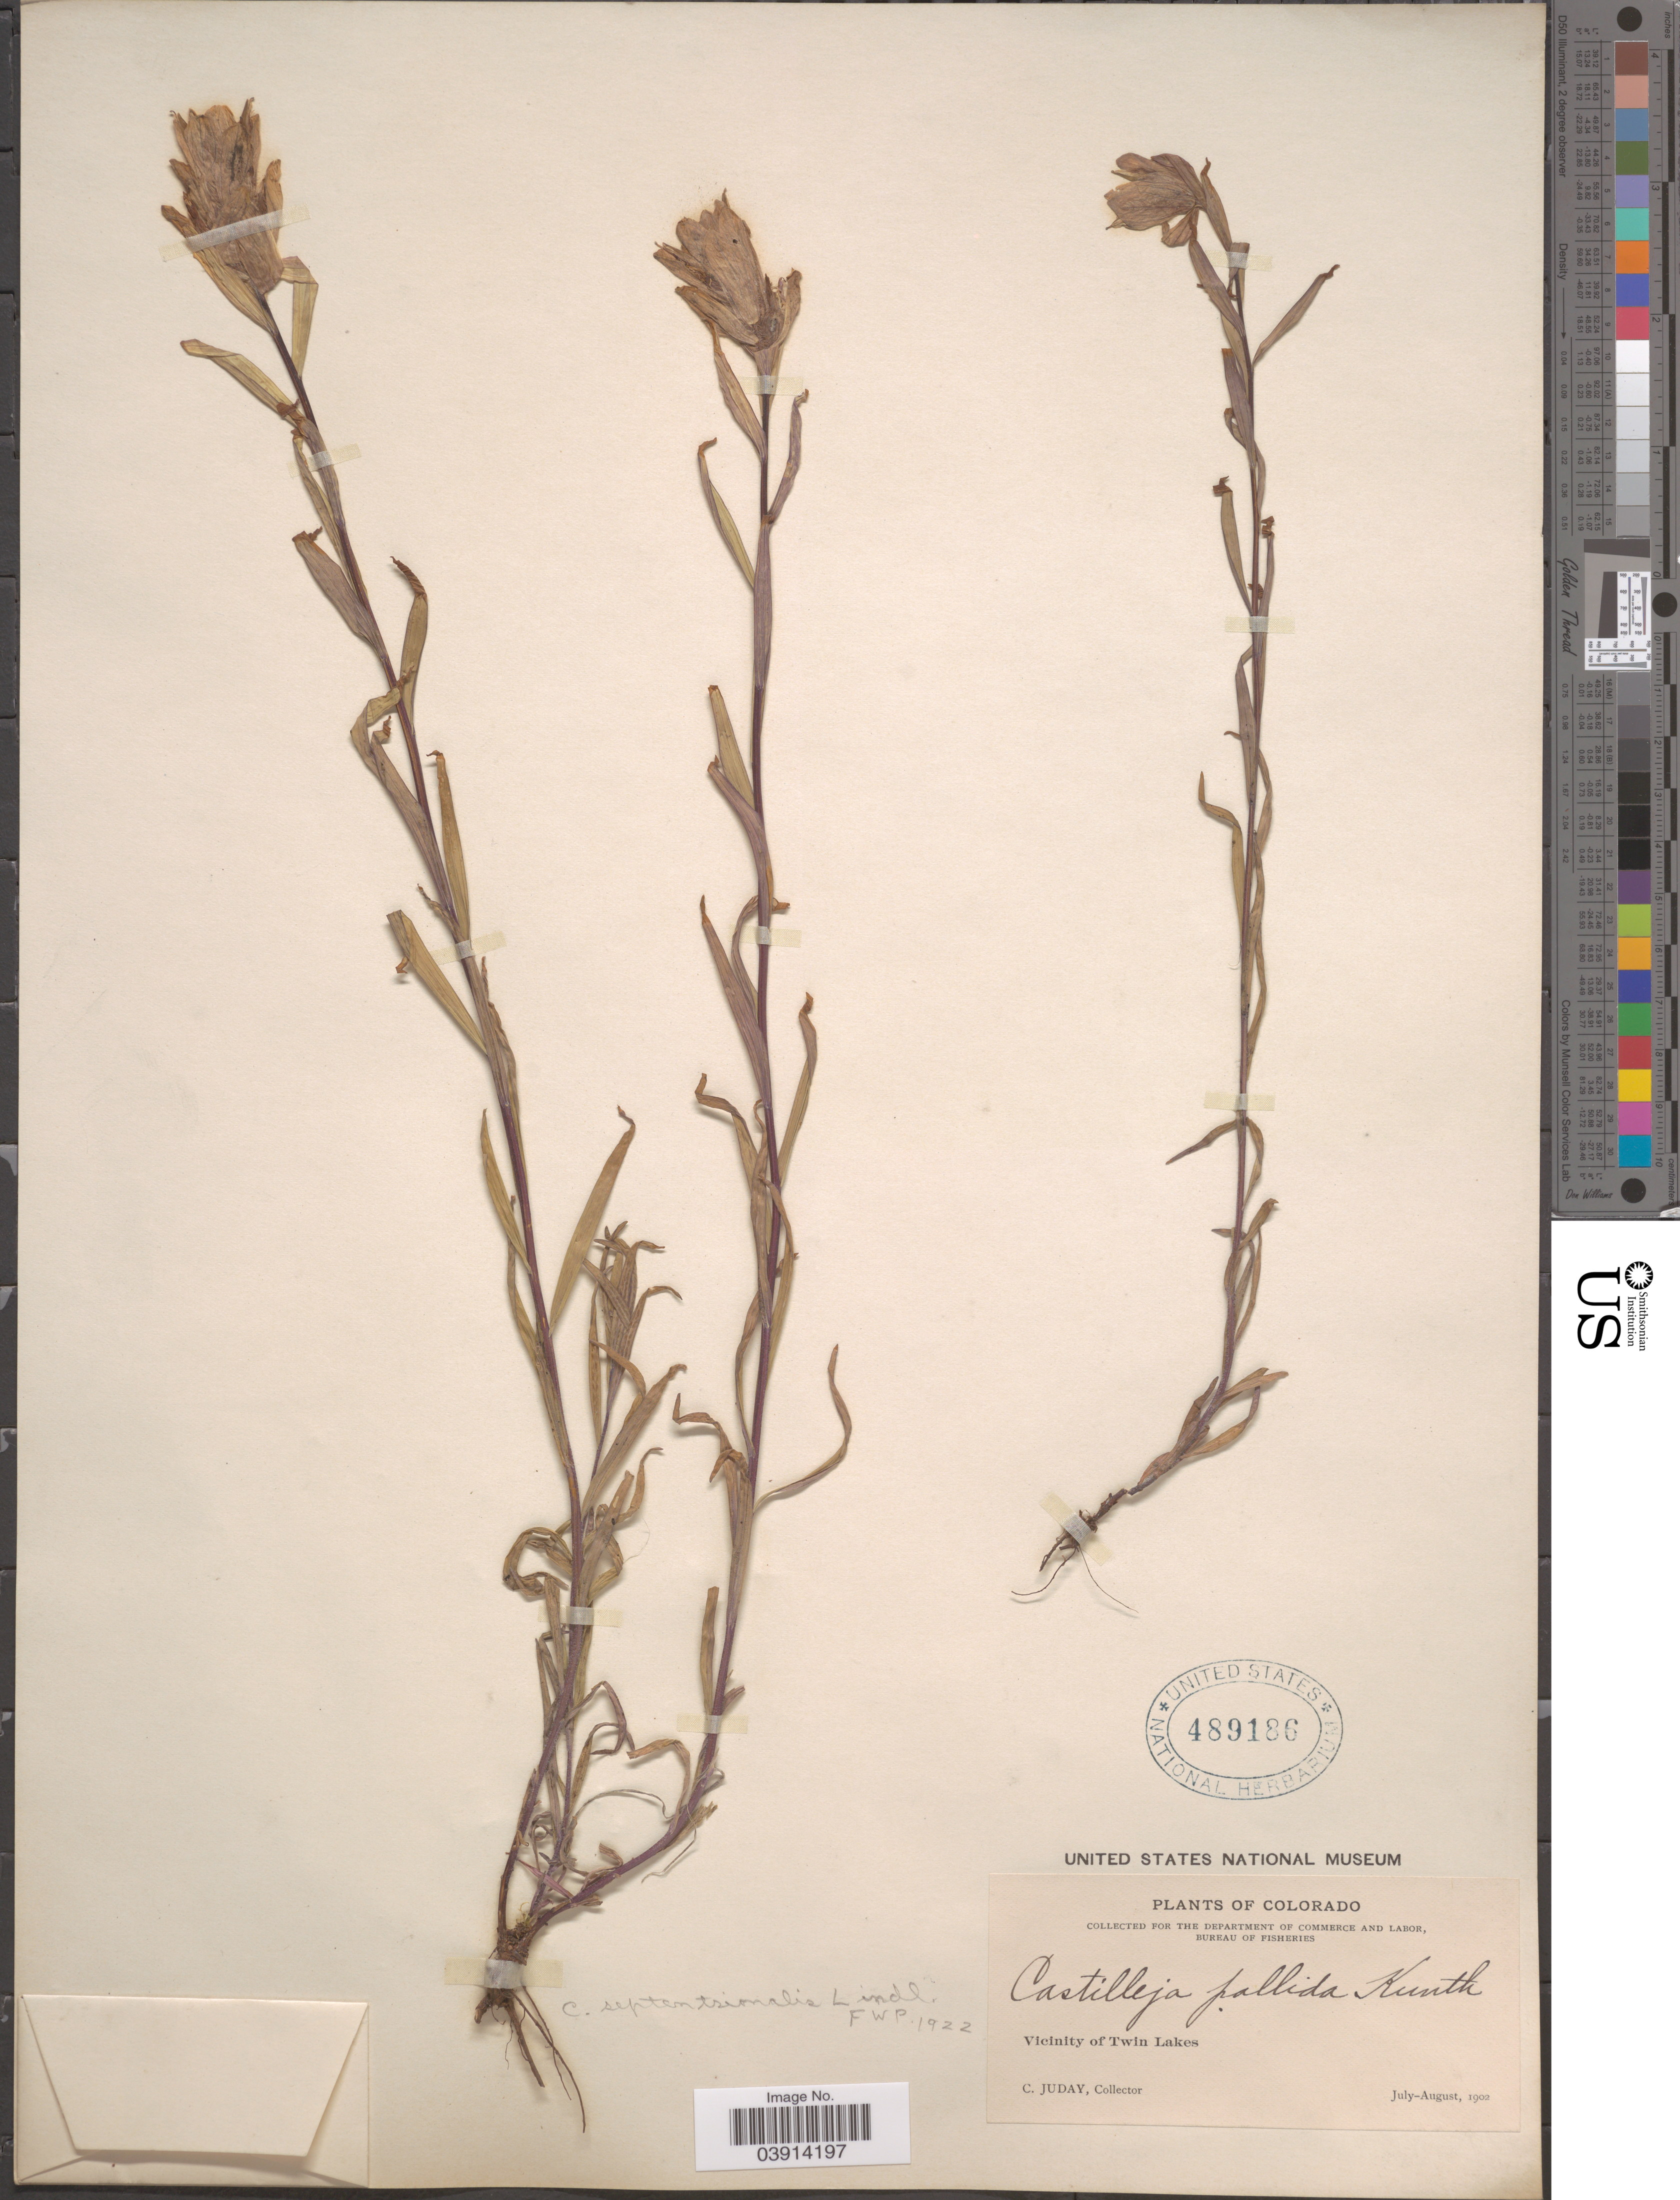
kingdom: Plantae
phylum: Tracheophyta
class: Magnoliopsida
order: Lamiales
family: Orobanchaceae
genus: Castilleja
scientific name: Castilleja septentrionalis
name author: Lindl.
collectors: C. Juday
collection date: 1902-07/1902-08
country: United States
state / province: Colorado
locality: Vicinity of Twin Lakes.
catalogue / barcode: US 489186